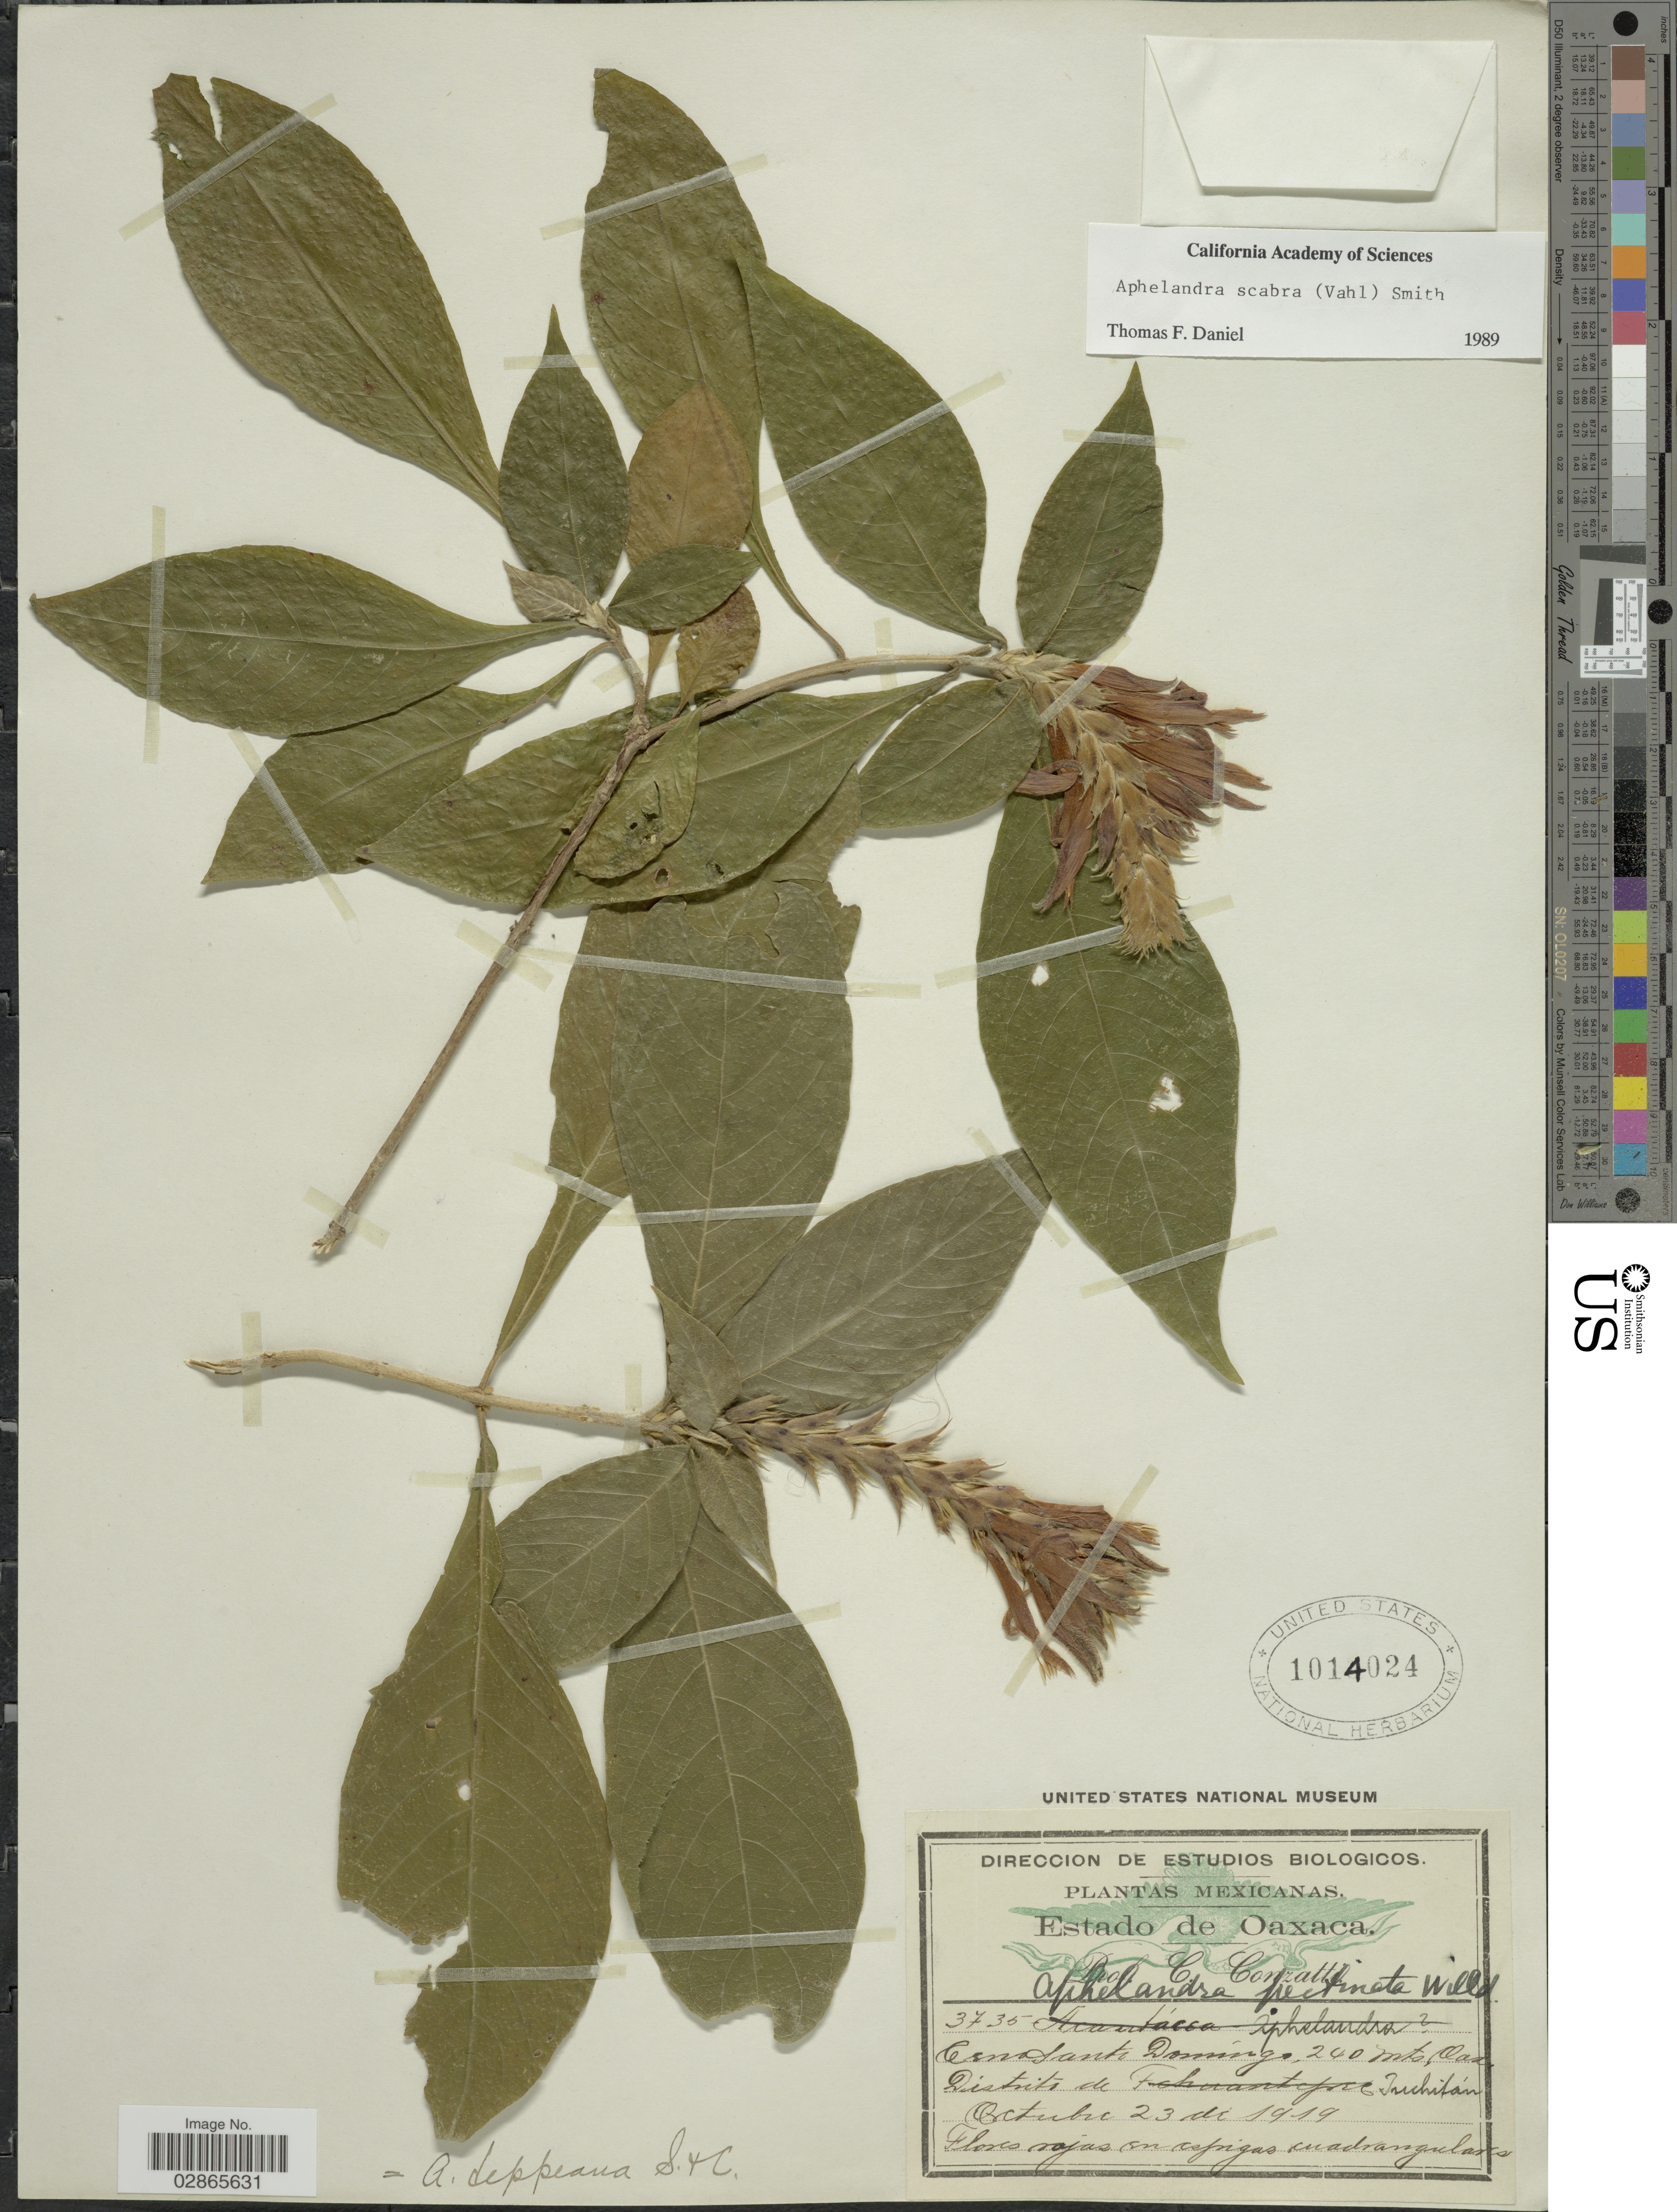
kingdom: Plantae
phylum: Tracheophyta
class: Magnoliopsida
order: Lamiales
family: Acanthaceae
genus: Aphelandra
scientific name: Aphelandra deppeana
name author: Schltdl. & Cham.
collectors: C. Conzatti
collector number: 3735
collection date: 1919-10-23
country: Mexico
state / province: Oaxaca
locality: Esna Santo Domingo. Distrits de Tuchitán.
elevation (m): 240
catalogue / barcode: US 1014024